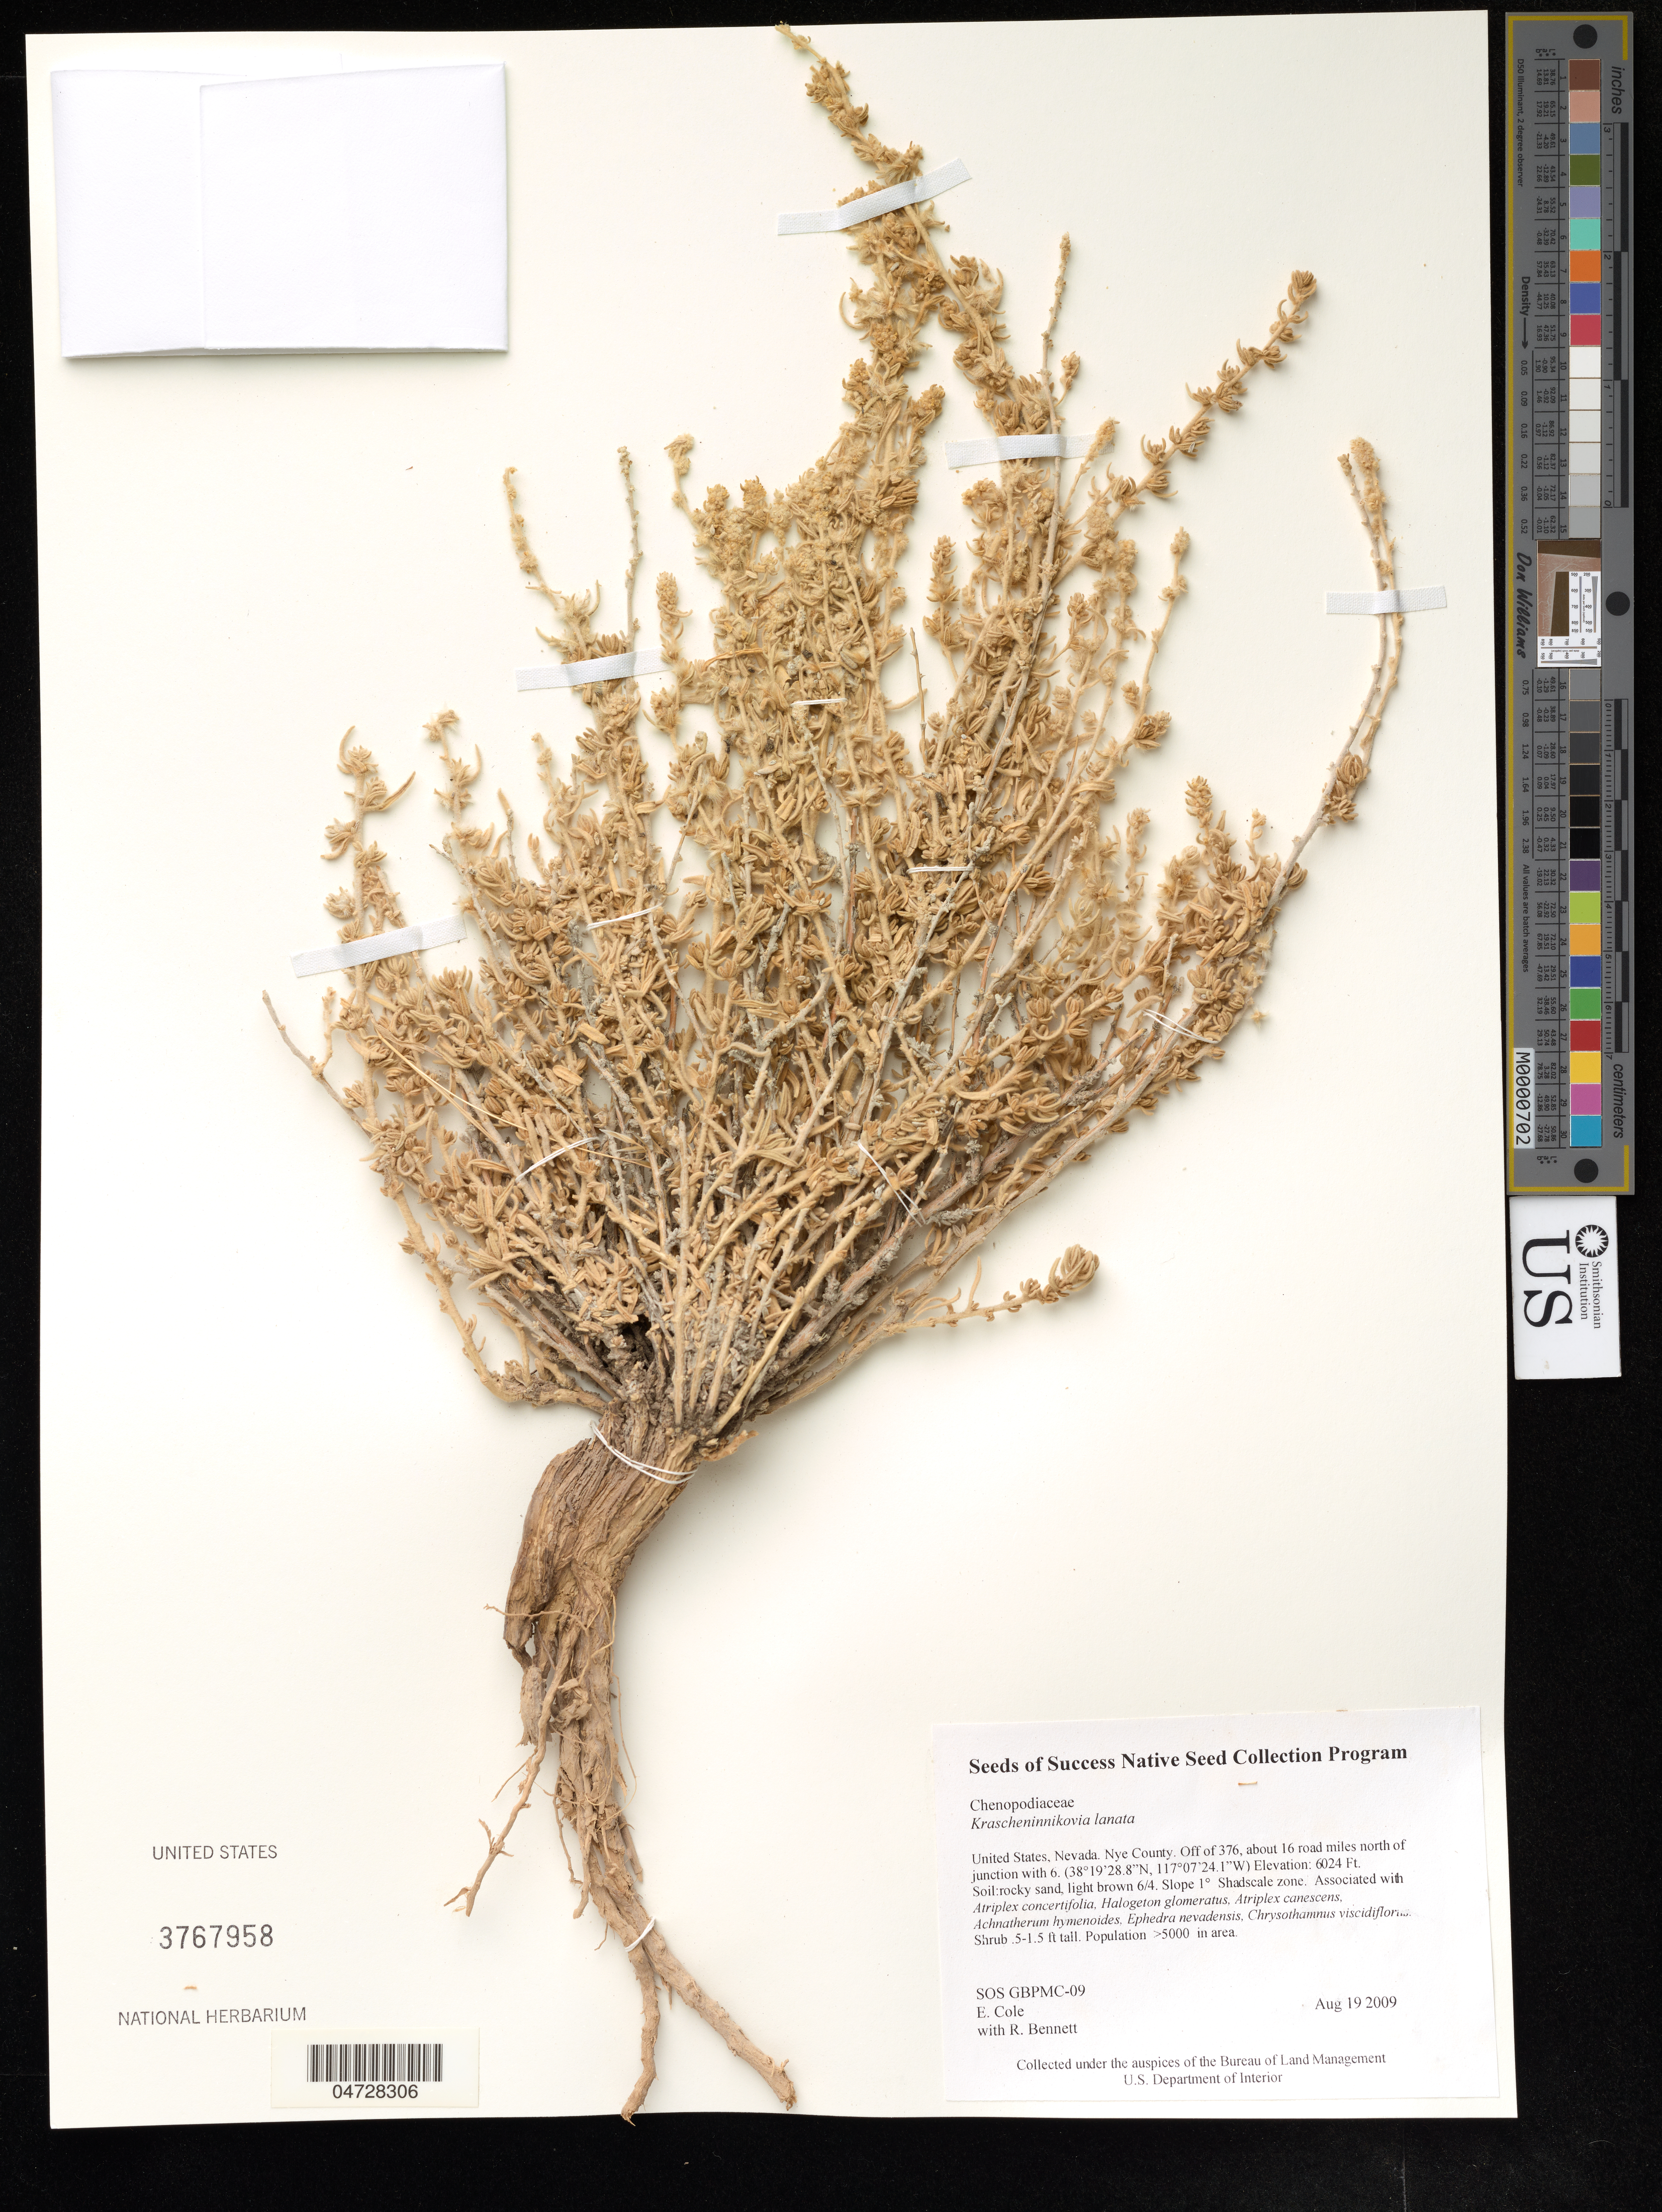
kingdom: Plantae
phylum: Tracheophyta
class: Magnoliopsida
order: Caryophyllales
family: Amaranthaceae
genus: Krascheninnikovia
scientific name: Krascheninnikovia lanata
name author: (Pursh) A. Meeuse & A.Smit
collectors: E. Cole & R. Bennett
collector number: SOS GBPMC-09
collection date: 2009-08-19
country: United States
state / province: Nevada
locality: Nye County. Off to 376, about 16 road miles north of junction with 6.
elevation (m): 1836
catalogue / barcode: US 3767958